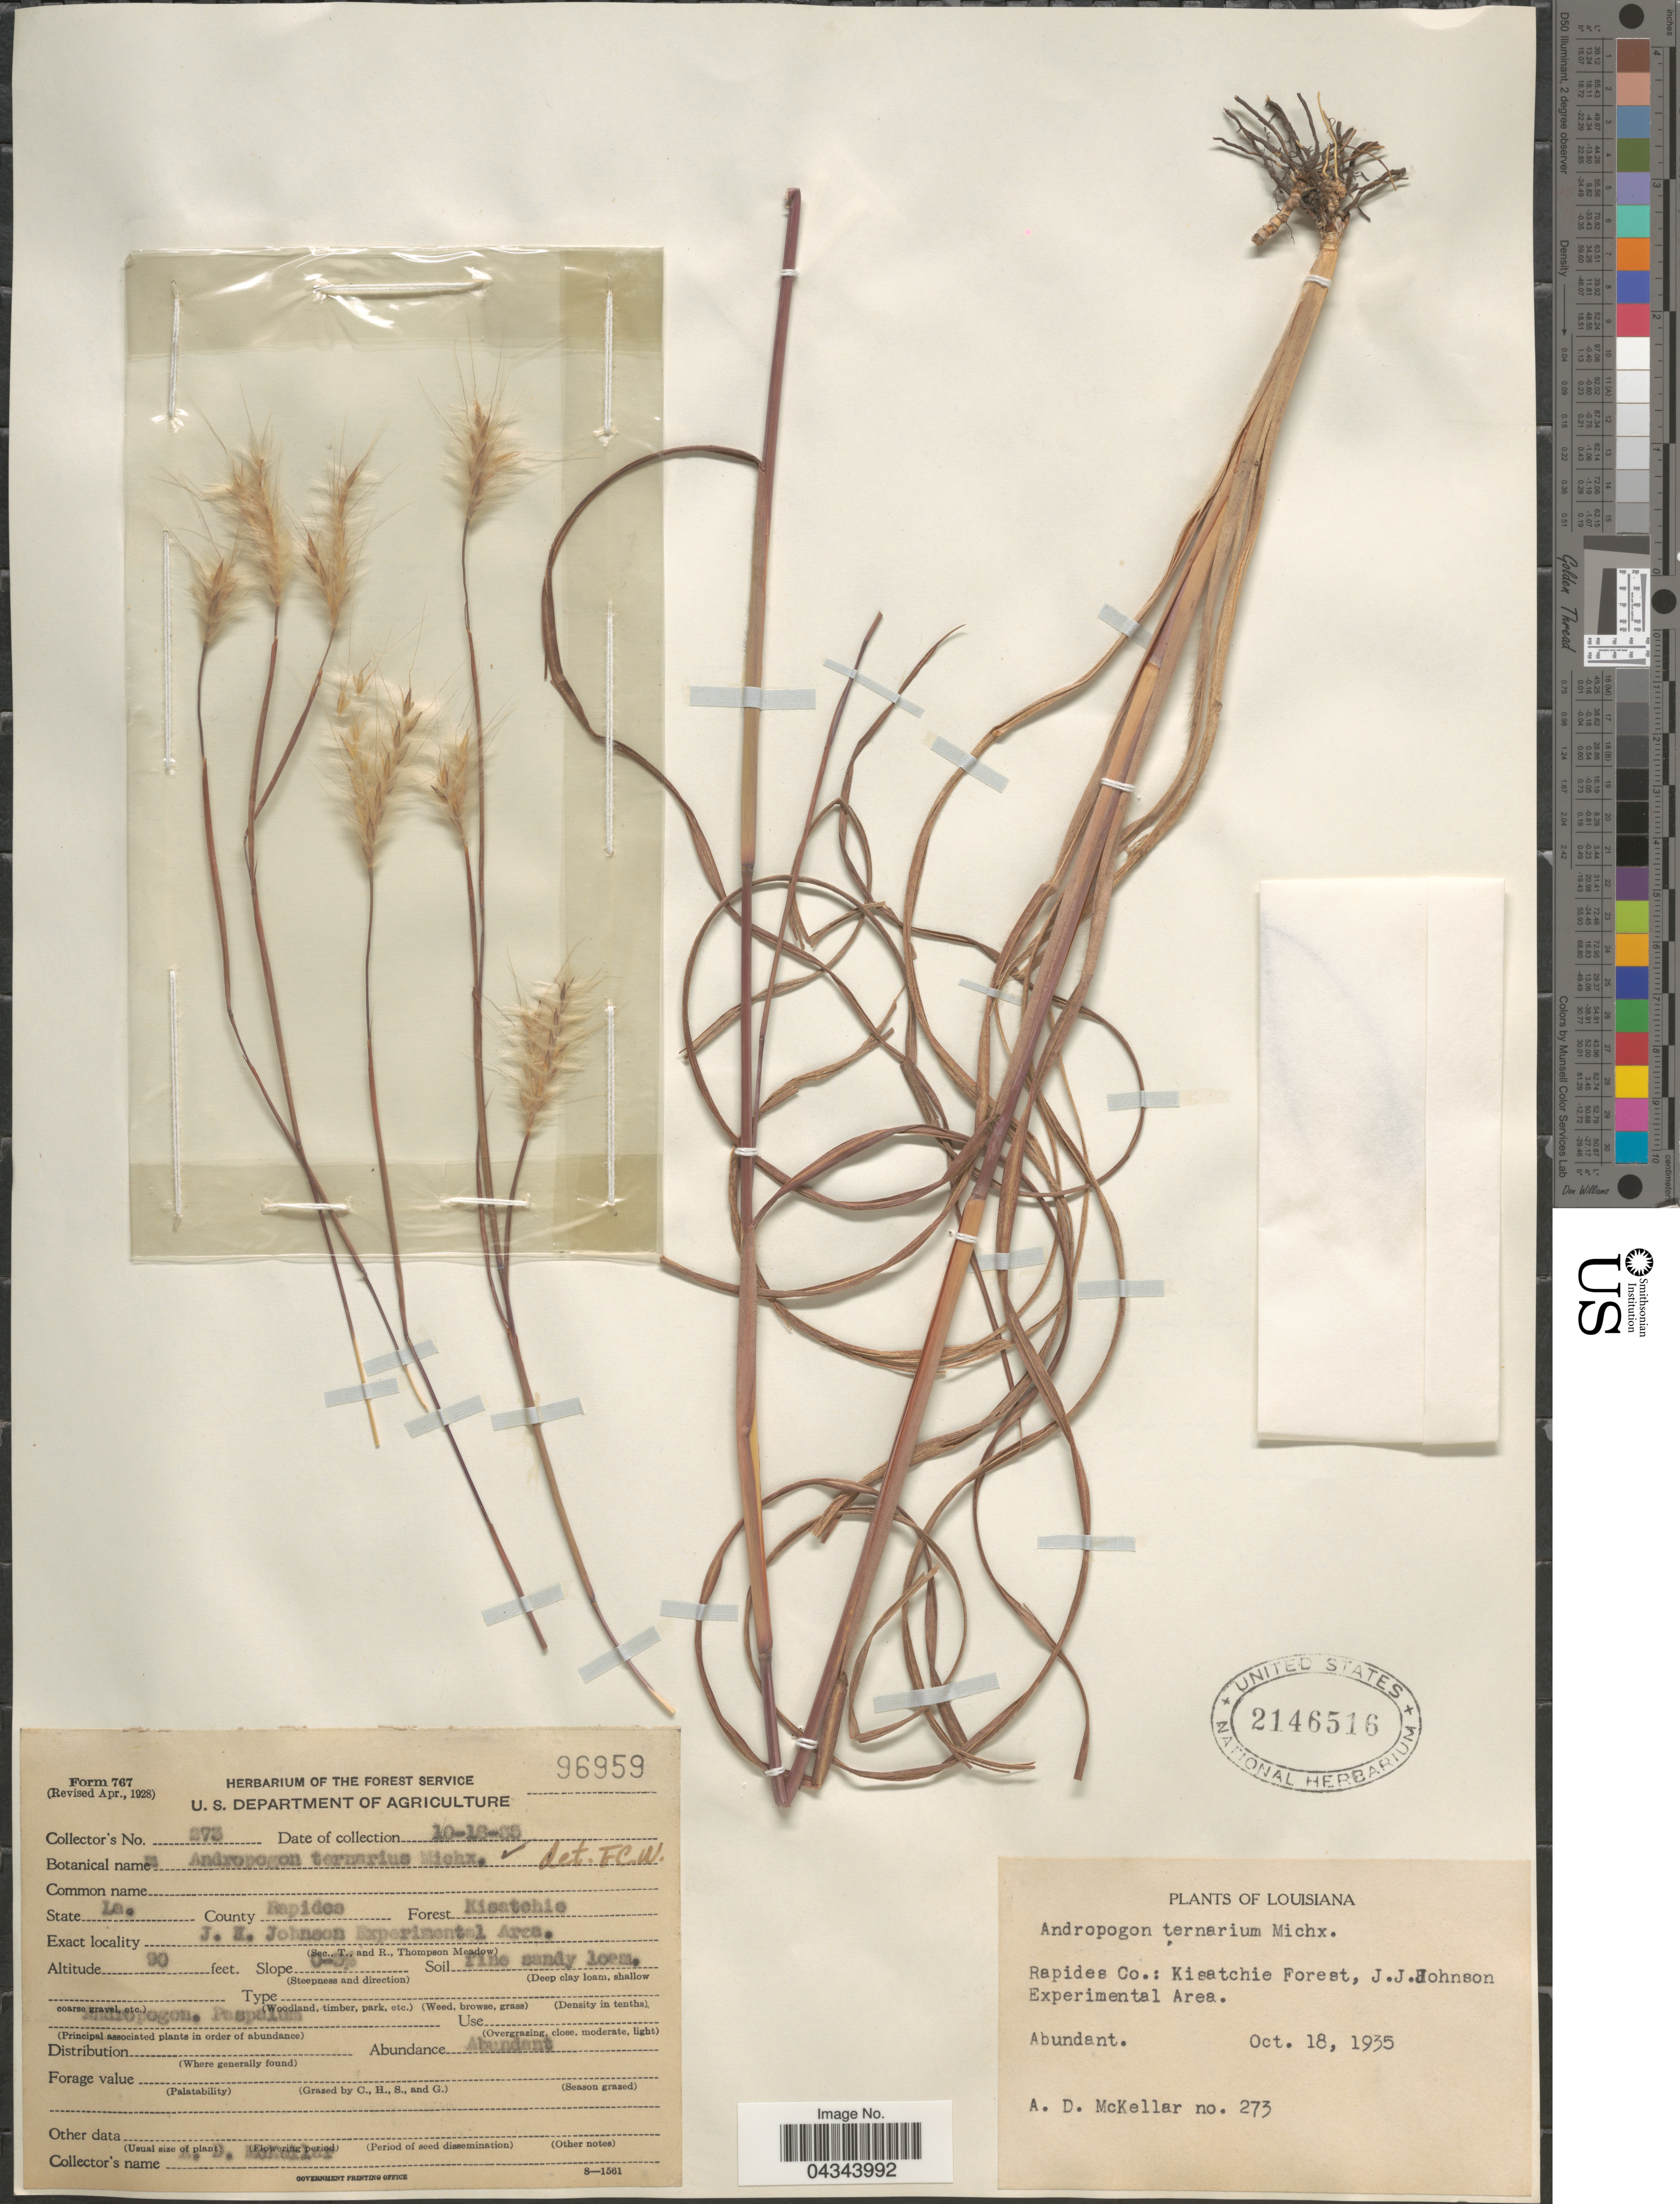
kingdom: Plantae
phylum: Tracheophyta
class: Liliopsida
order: Poales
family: Poaceae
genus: Andropogon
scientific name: Andropogon ternarius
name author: Michx.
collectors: A. McKellar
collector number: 273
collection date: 1935-10-18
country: United States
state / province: Louisiana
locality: County Rapides Forest Kisatchie. J. J. Johnson Experiment Area.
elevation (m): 27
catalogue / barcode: US 2146516